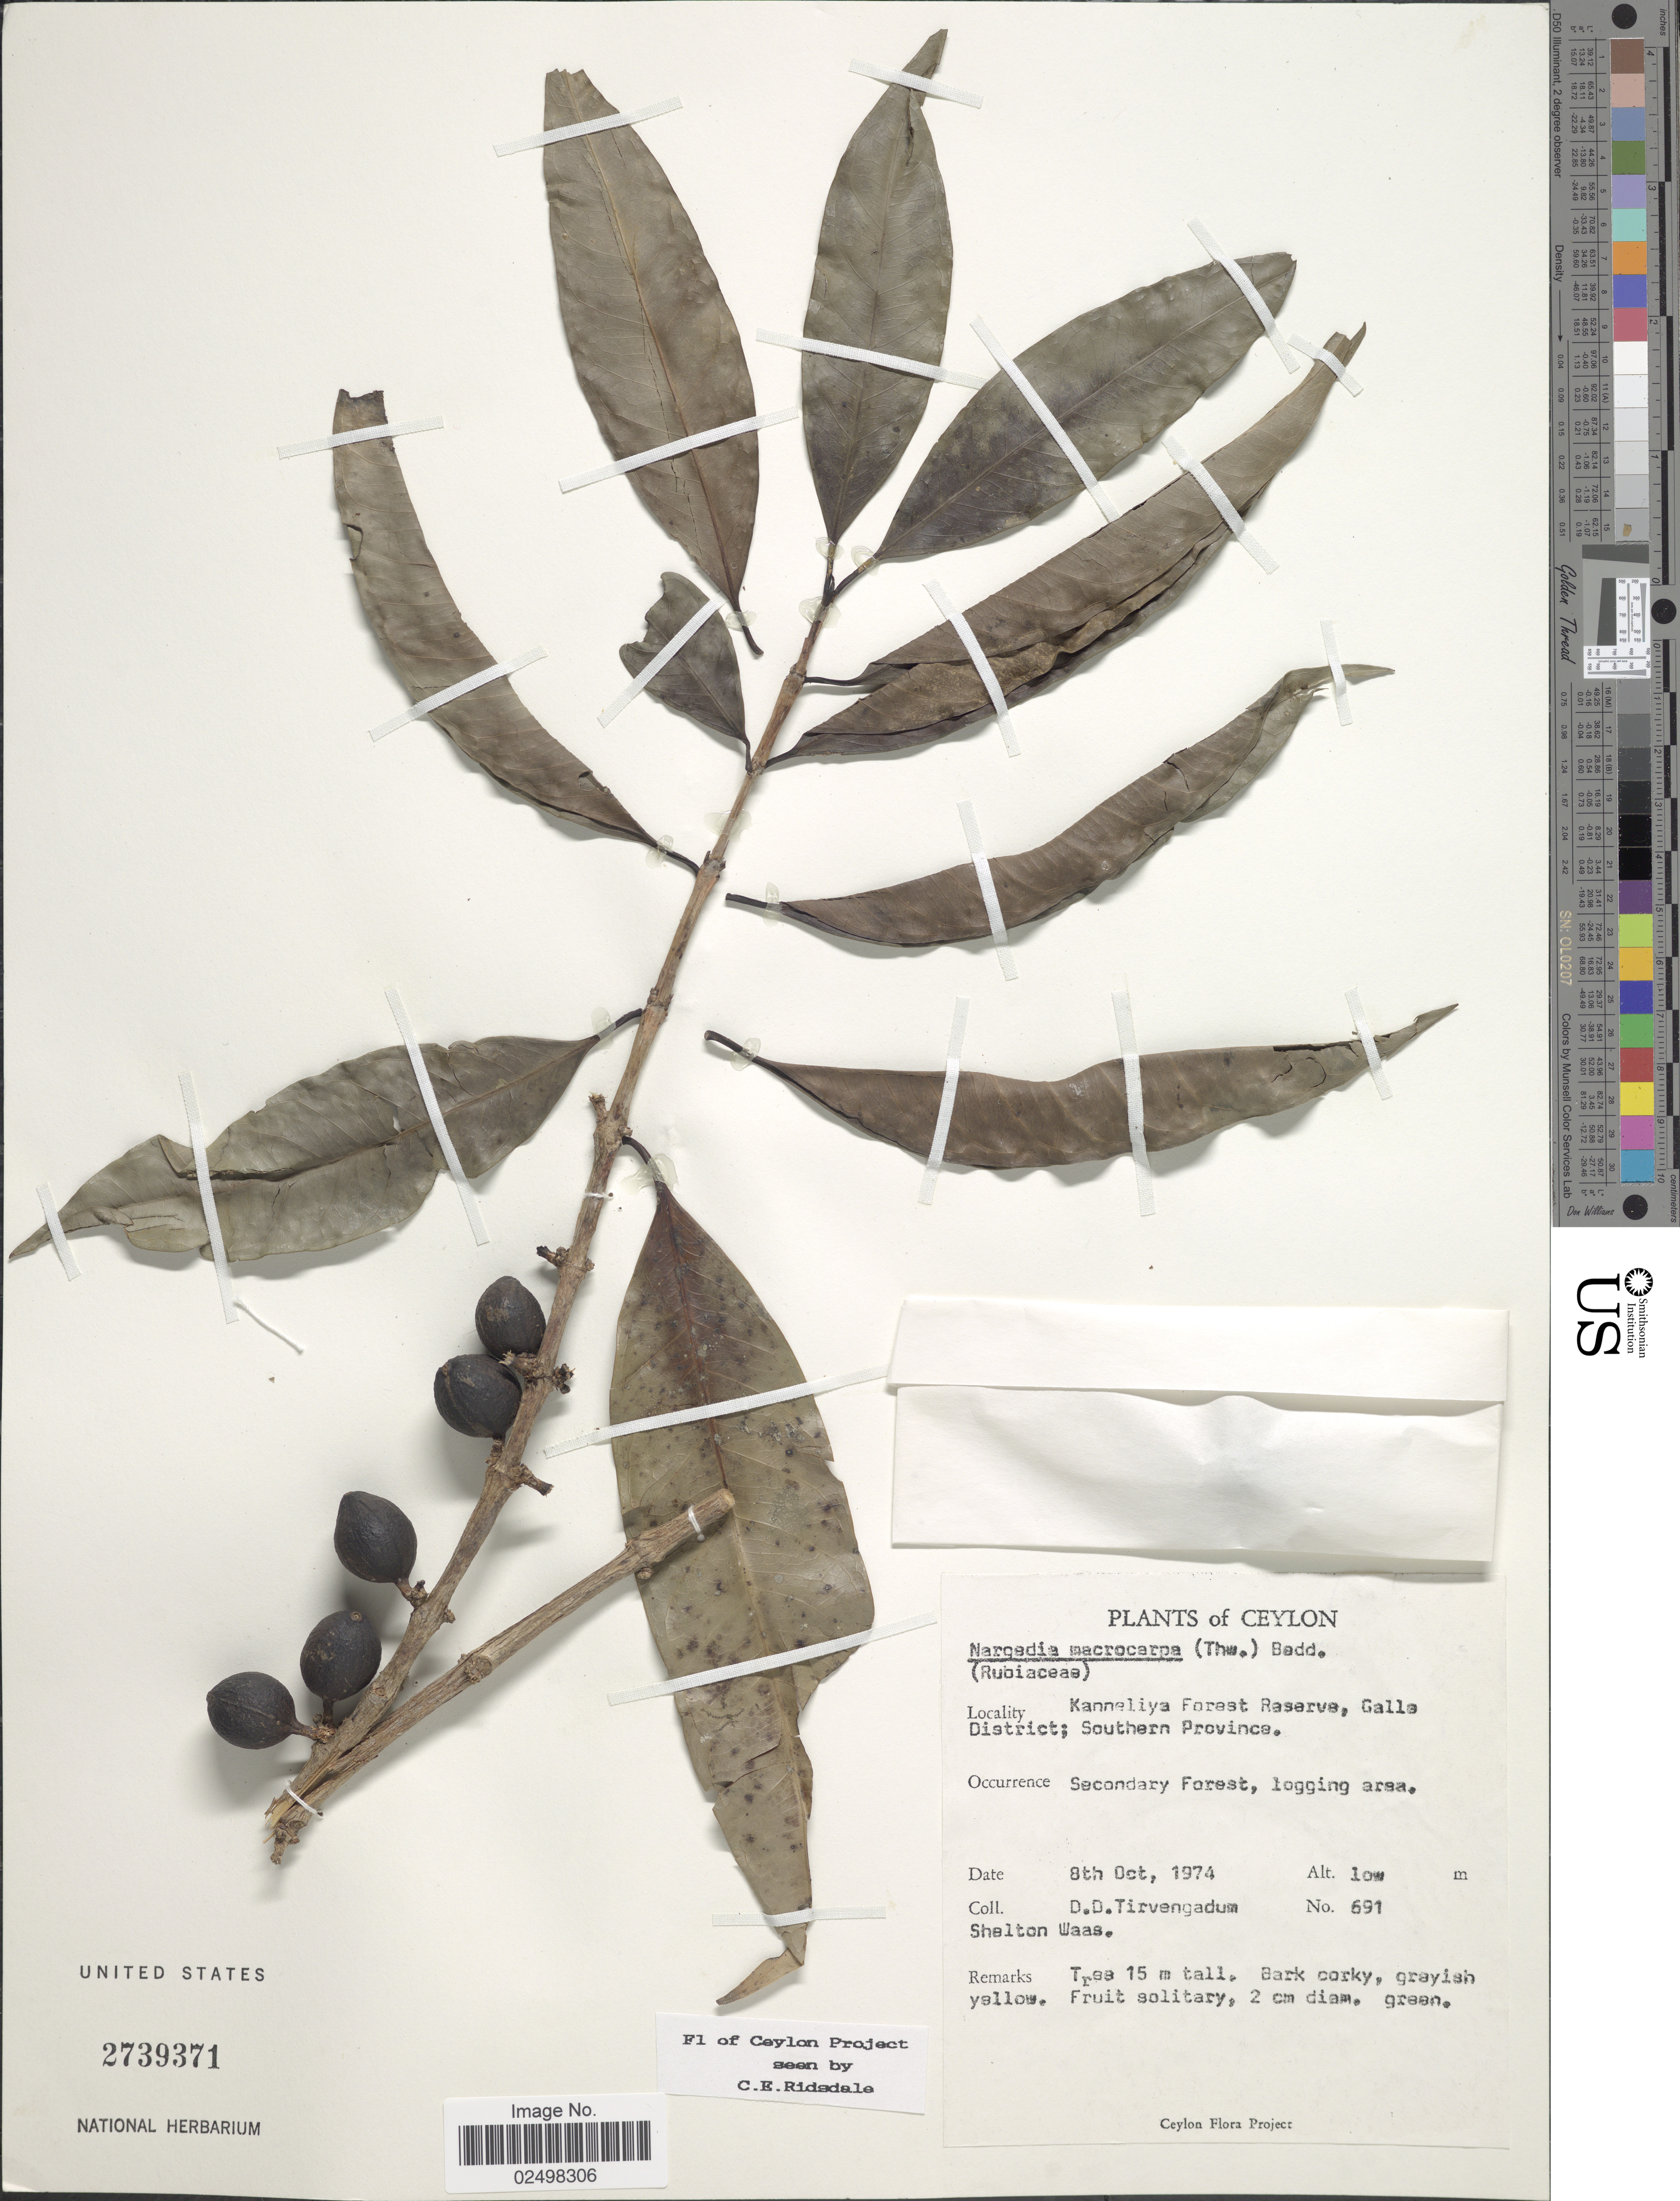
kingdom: Plantae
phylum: Tracheophyta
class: Magnoliopsida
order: Gentianales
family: Rubiaceae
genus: Nargedia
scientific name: Nargedia macrocarpa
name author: Bedd.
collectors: D. Tirvengadum & S. Waas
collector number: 691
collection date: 1974-10-08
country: Sri Lanka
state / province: Southern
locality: Ceylon. Kanneliya Forest Reserve, Galle District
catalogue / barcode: US 2739371